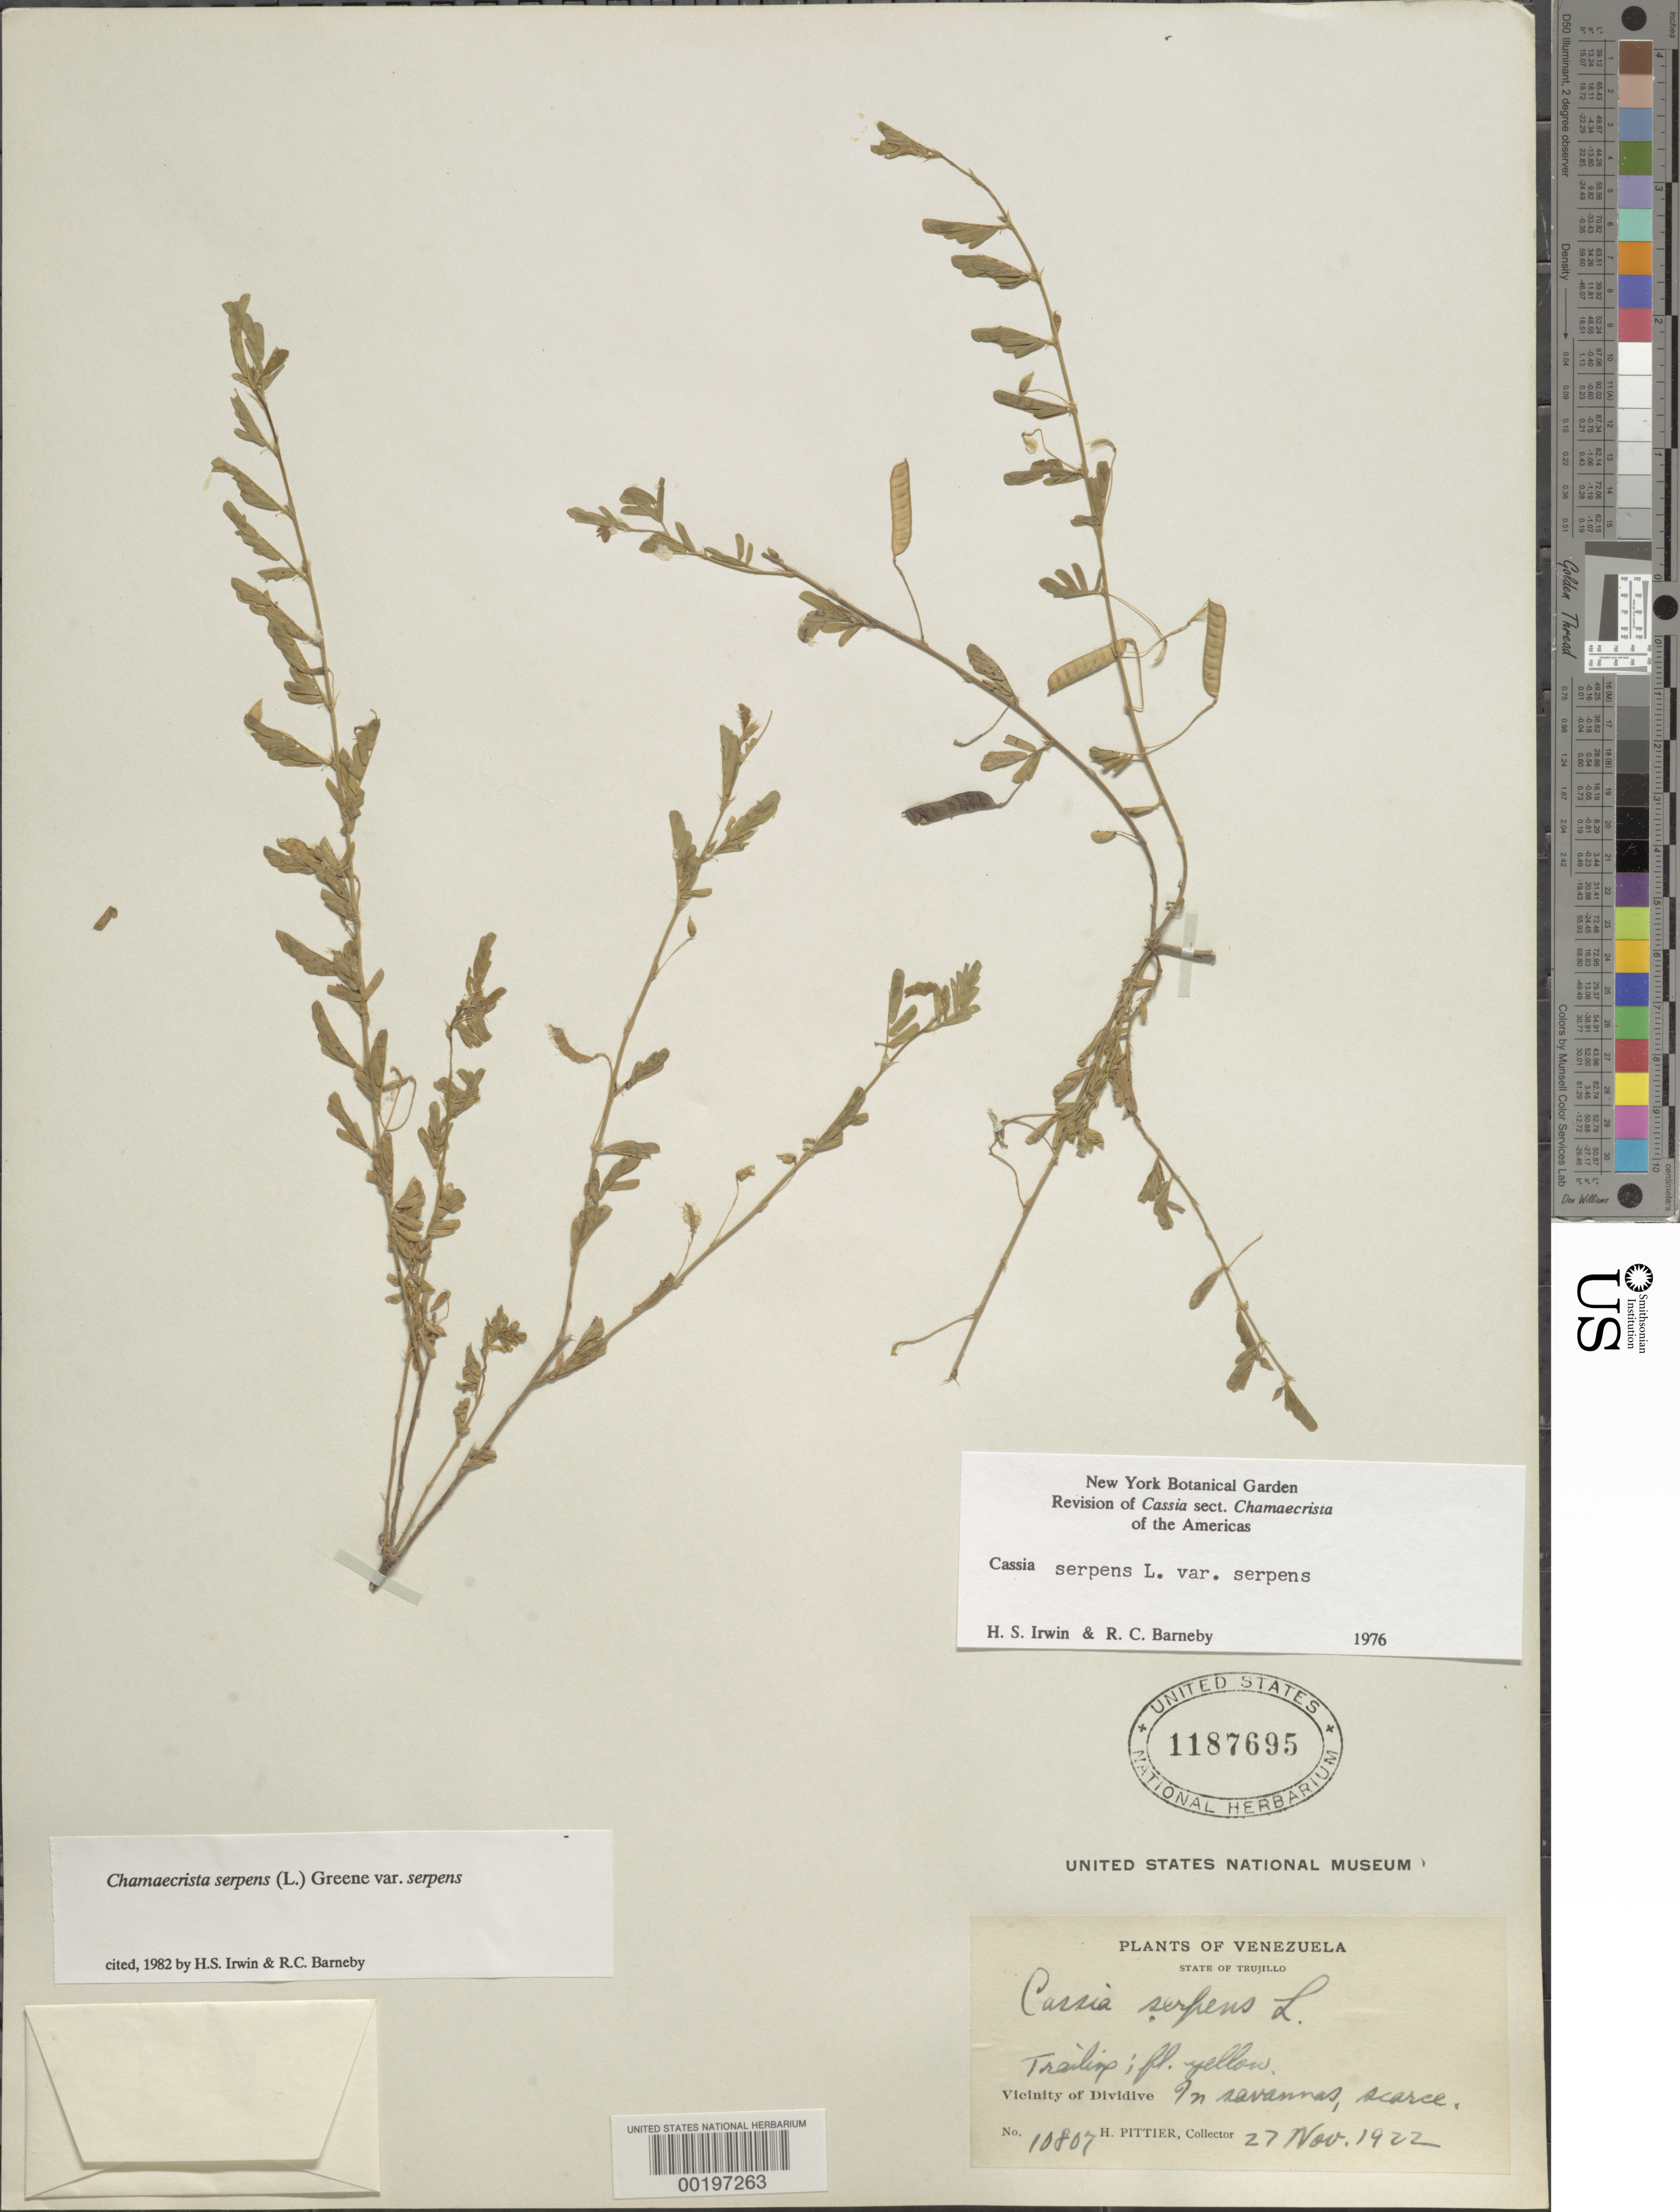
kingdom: Plantae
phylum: Tracheophyta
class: Magnoliopsida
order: Fabales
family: Fabaceae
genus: Chamaecrista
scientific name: Chamaecrista serpens var. serpens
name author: (L.) Greene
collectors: H. F. Pittier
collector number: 10807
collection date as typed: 27 Nov 1922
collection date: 1922-11-27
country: Venezuela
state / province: Trujillo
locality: Vicinity of dividive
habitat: In savanas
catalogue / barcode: US 1187695